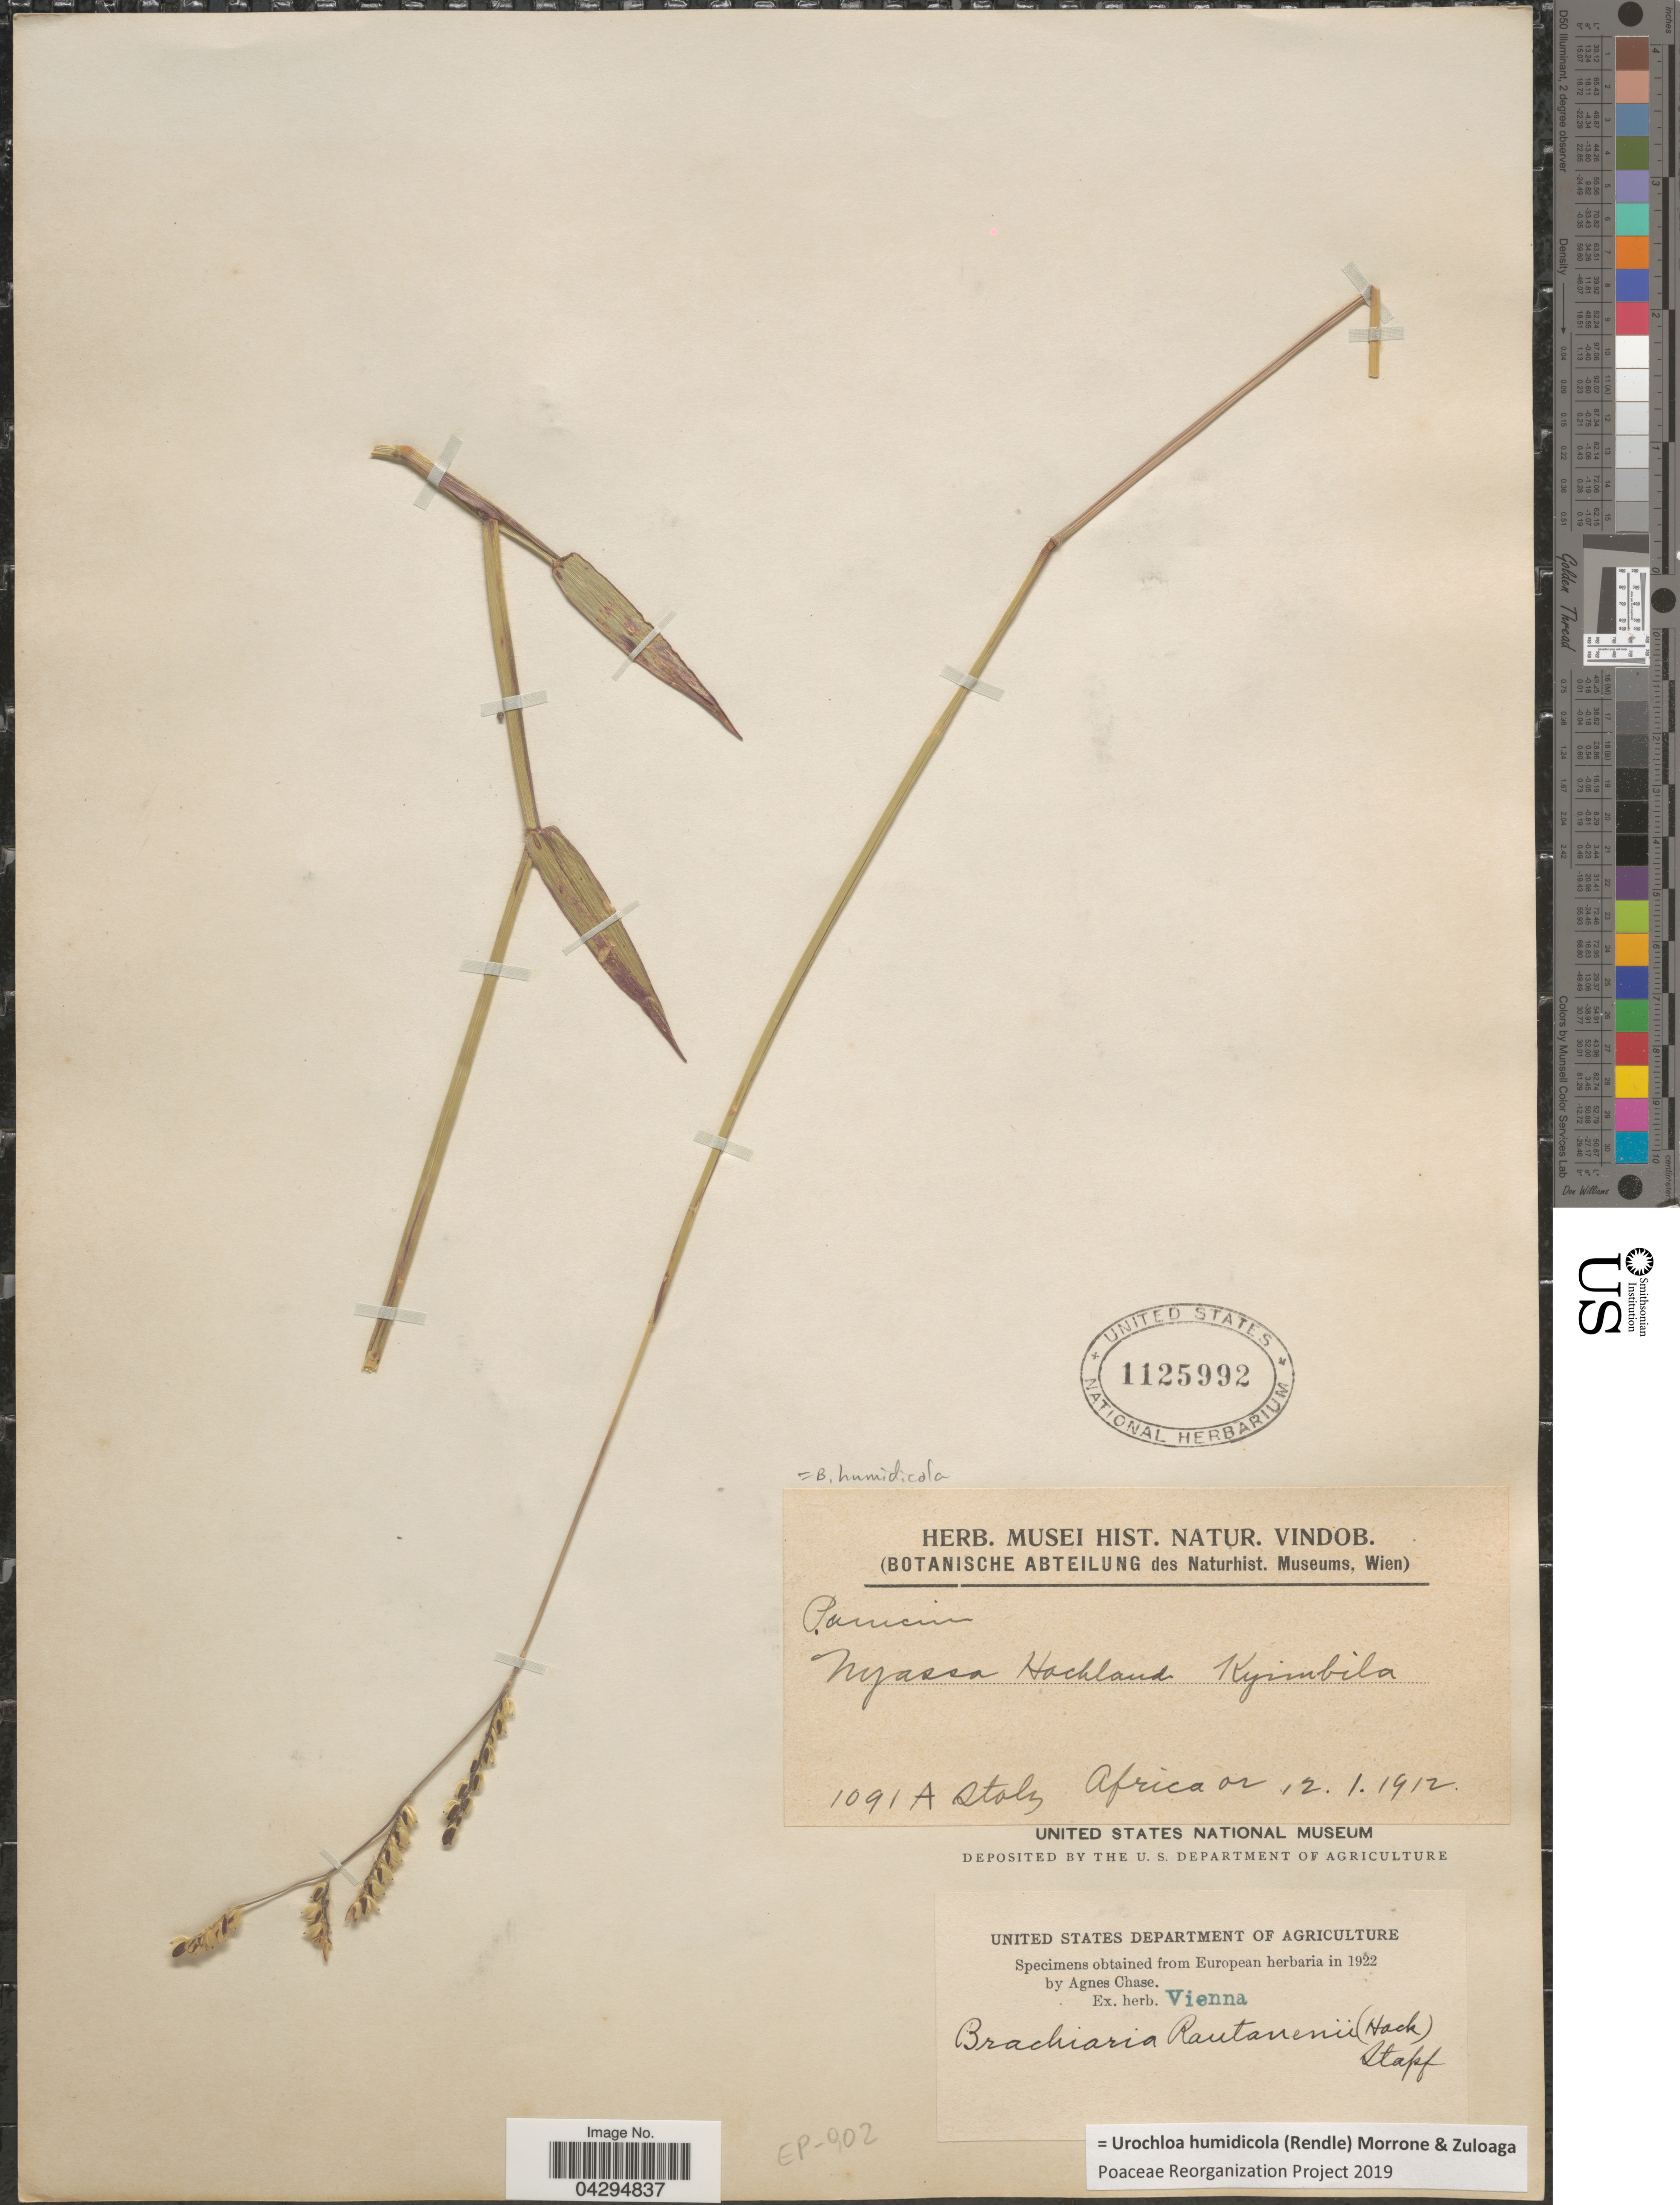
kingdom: Plantae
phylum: Tracheophyta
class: Liliopsida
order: Poales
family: Poaceae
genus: Urochloa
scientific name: Urochloa humidicola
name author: (Rendle) Morrone & Zuloaga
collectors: A. Stolz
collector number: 1091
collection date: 1912-01-12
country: Tanzania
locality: Nyassa Hochland. Kyimbila. Africa or.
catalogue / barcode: US 1125992